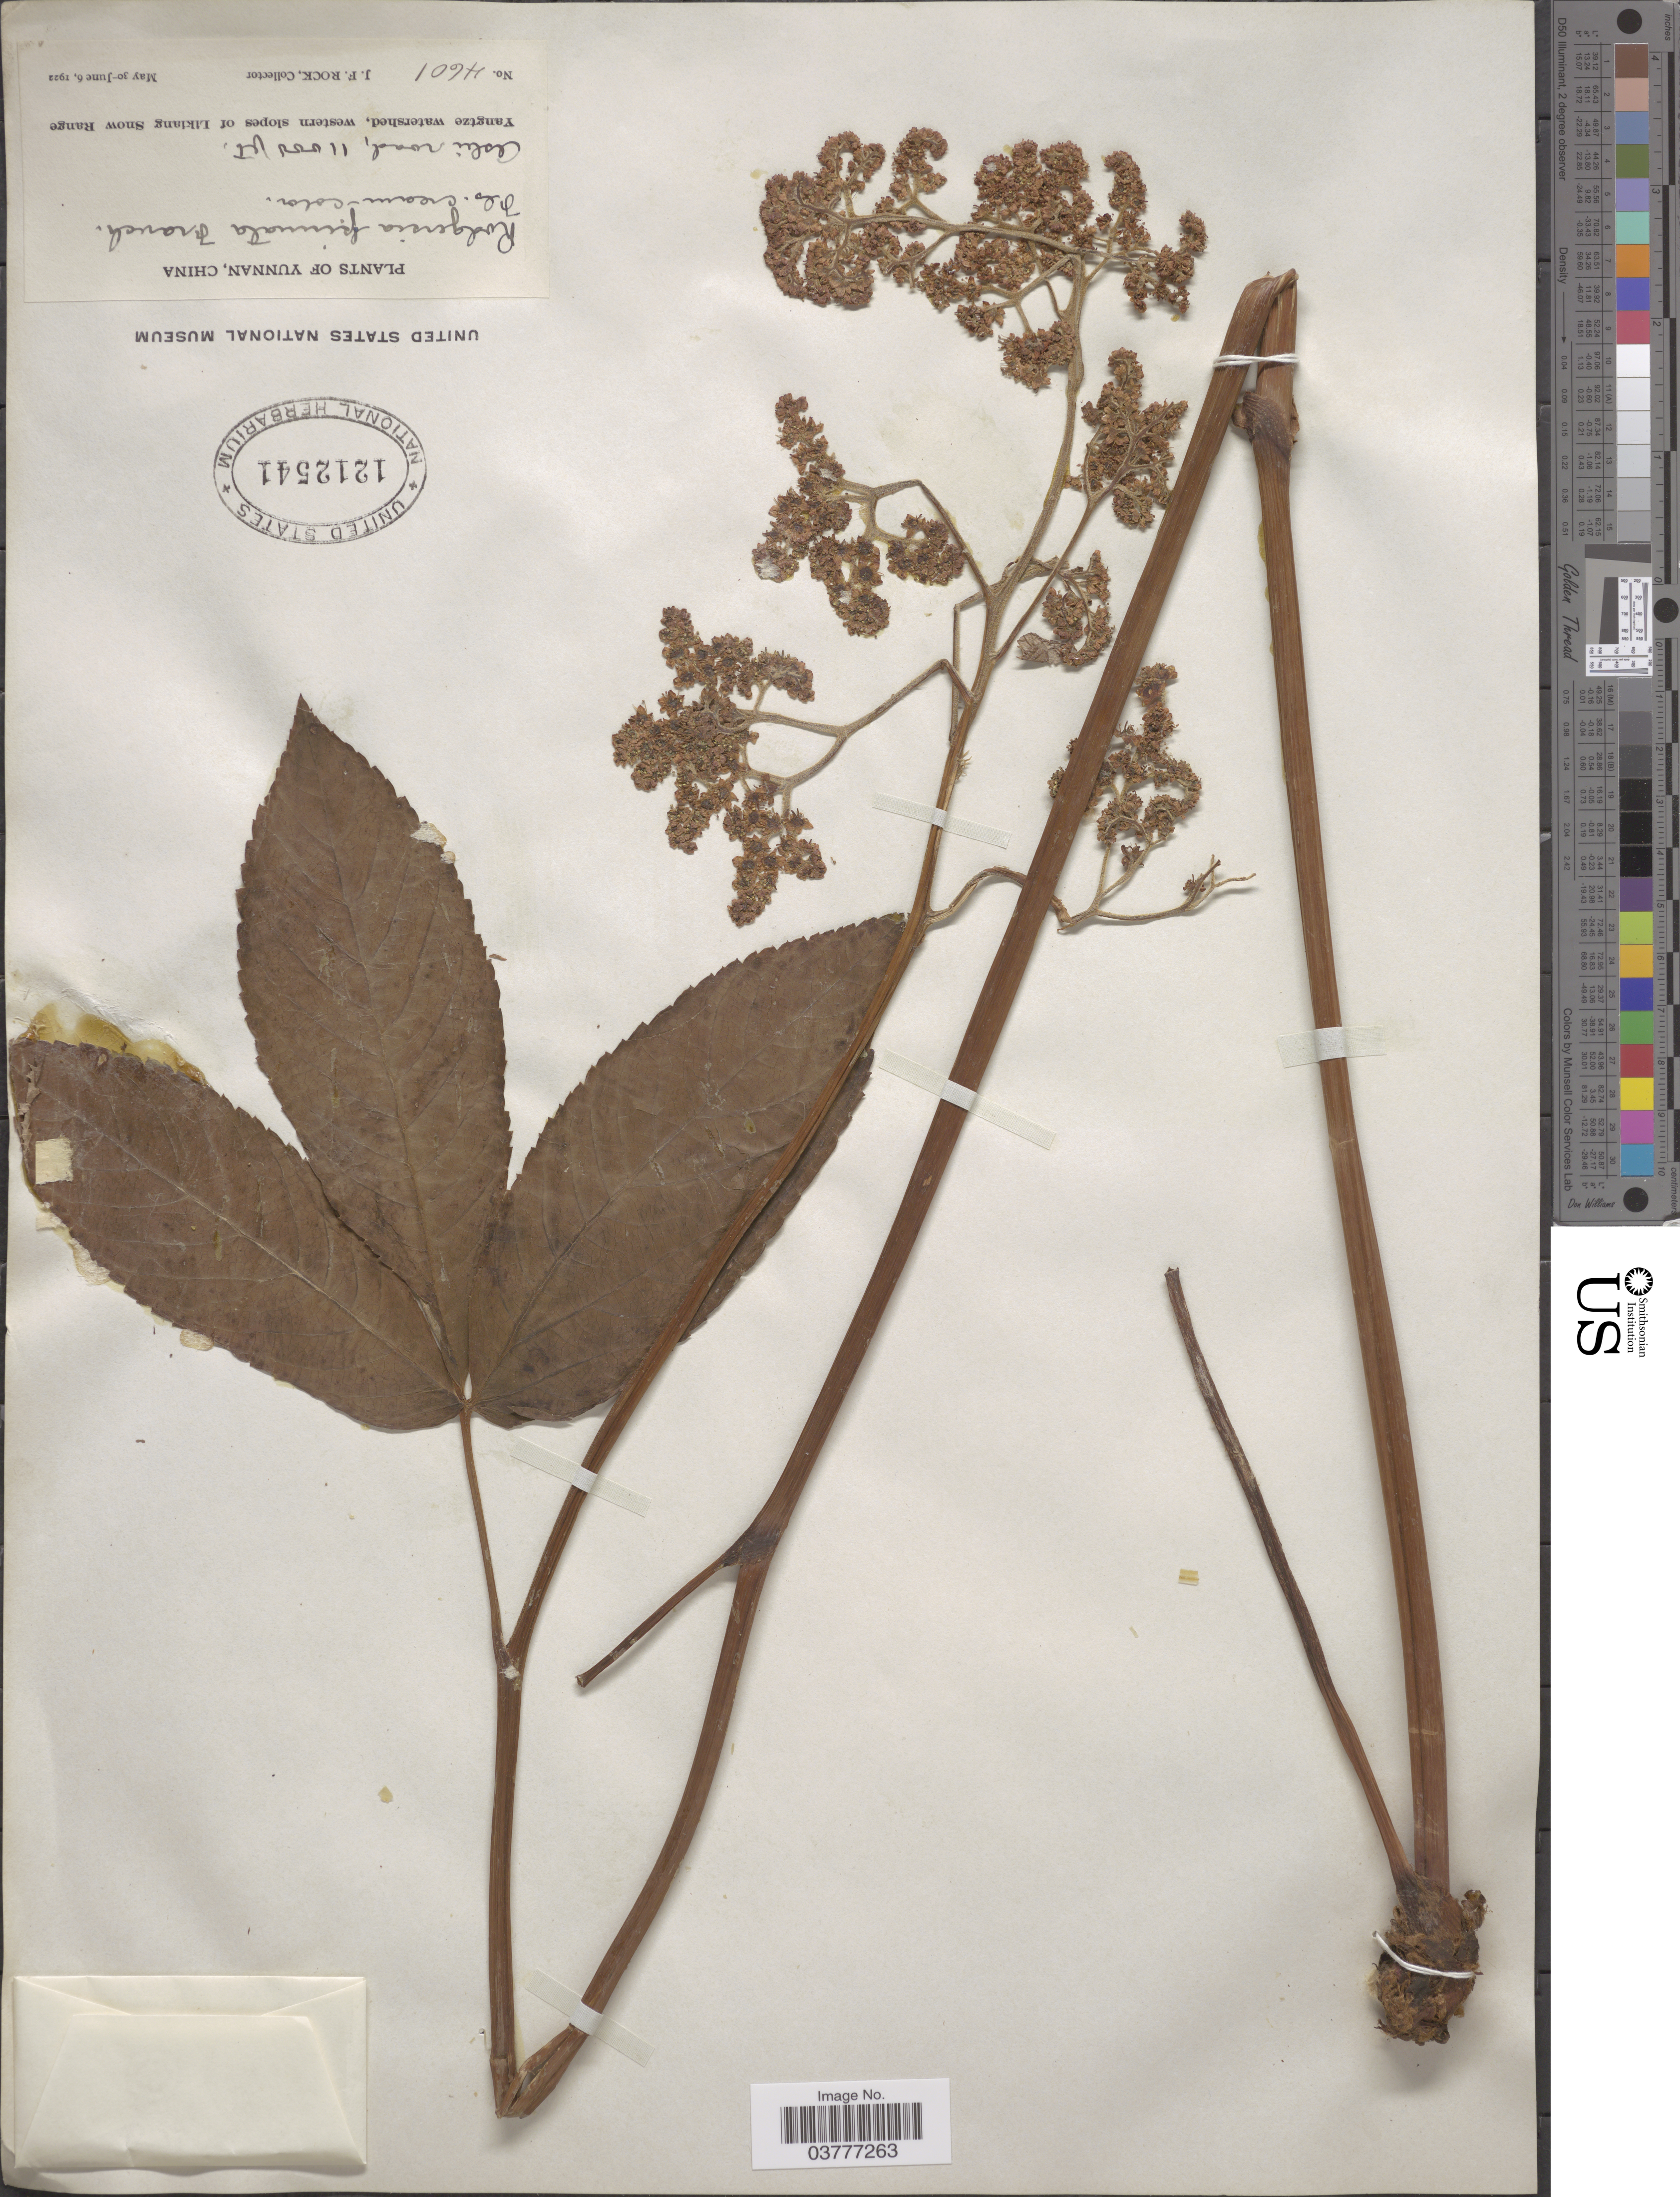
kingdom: Plantae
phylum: Tracheophyta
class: Magnoliopsida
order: Saxifragales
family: Saxifragaceae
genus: Rodgersia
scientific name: Rodgersia pinnata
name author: Franch.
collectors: J. Rock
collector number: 4601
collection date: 1922-05-30/1922-06-06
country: China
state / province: Yunnan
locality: Yangtze watershed, western slopes of Likiang Snow Range.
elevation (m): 3353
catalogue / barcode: US 1212541